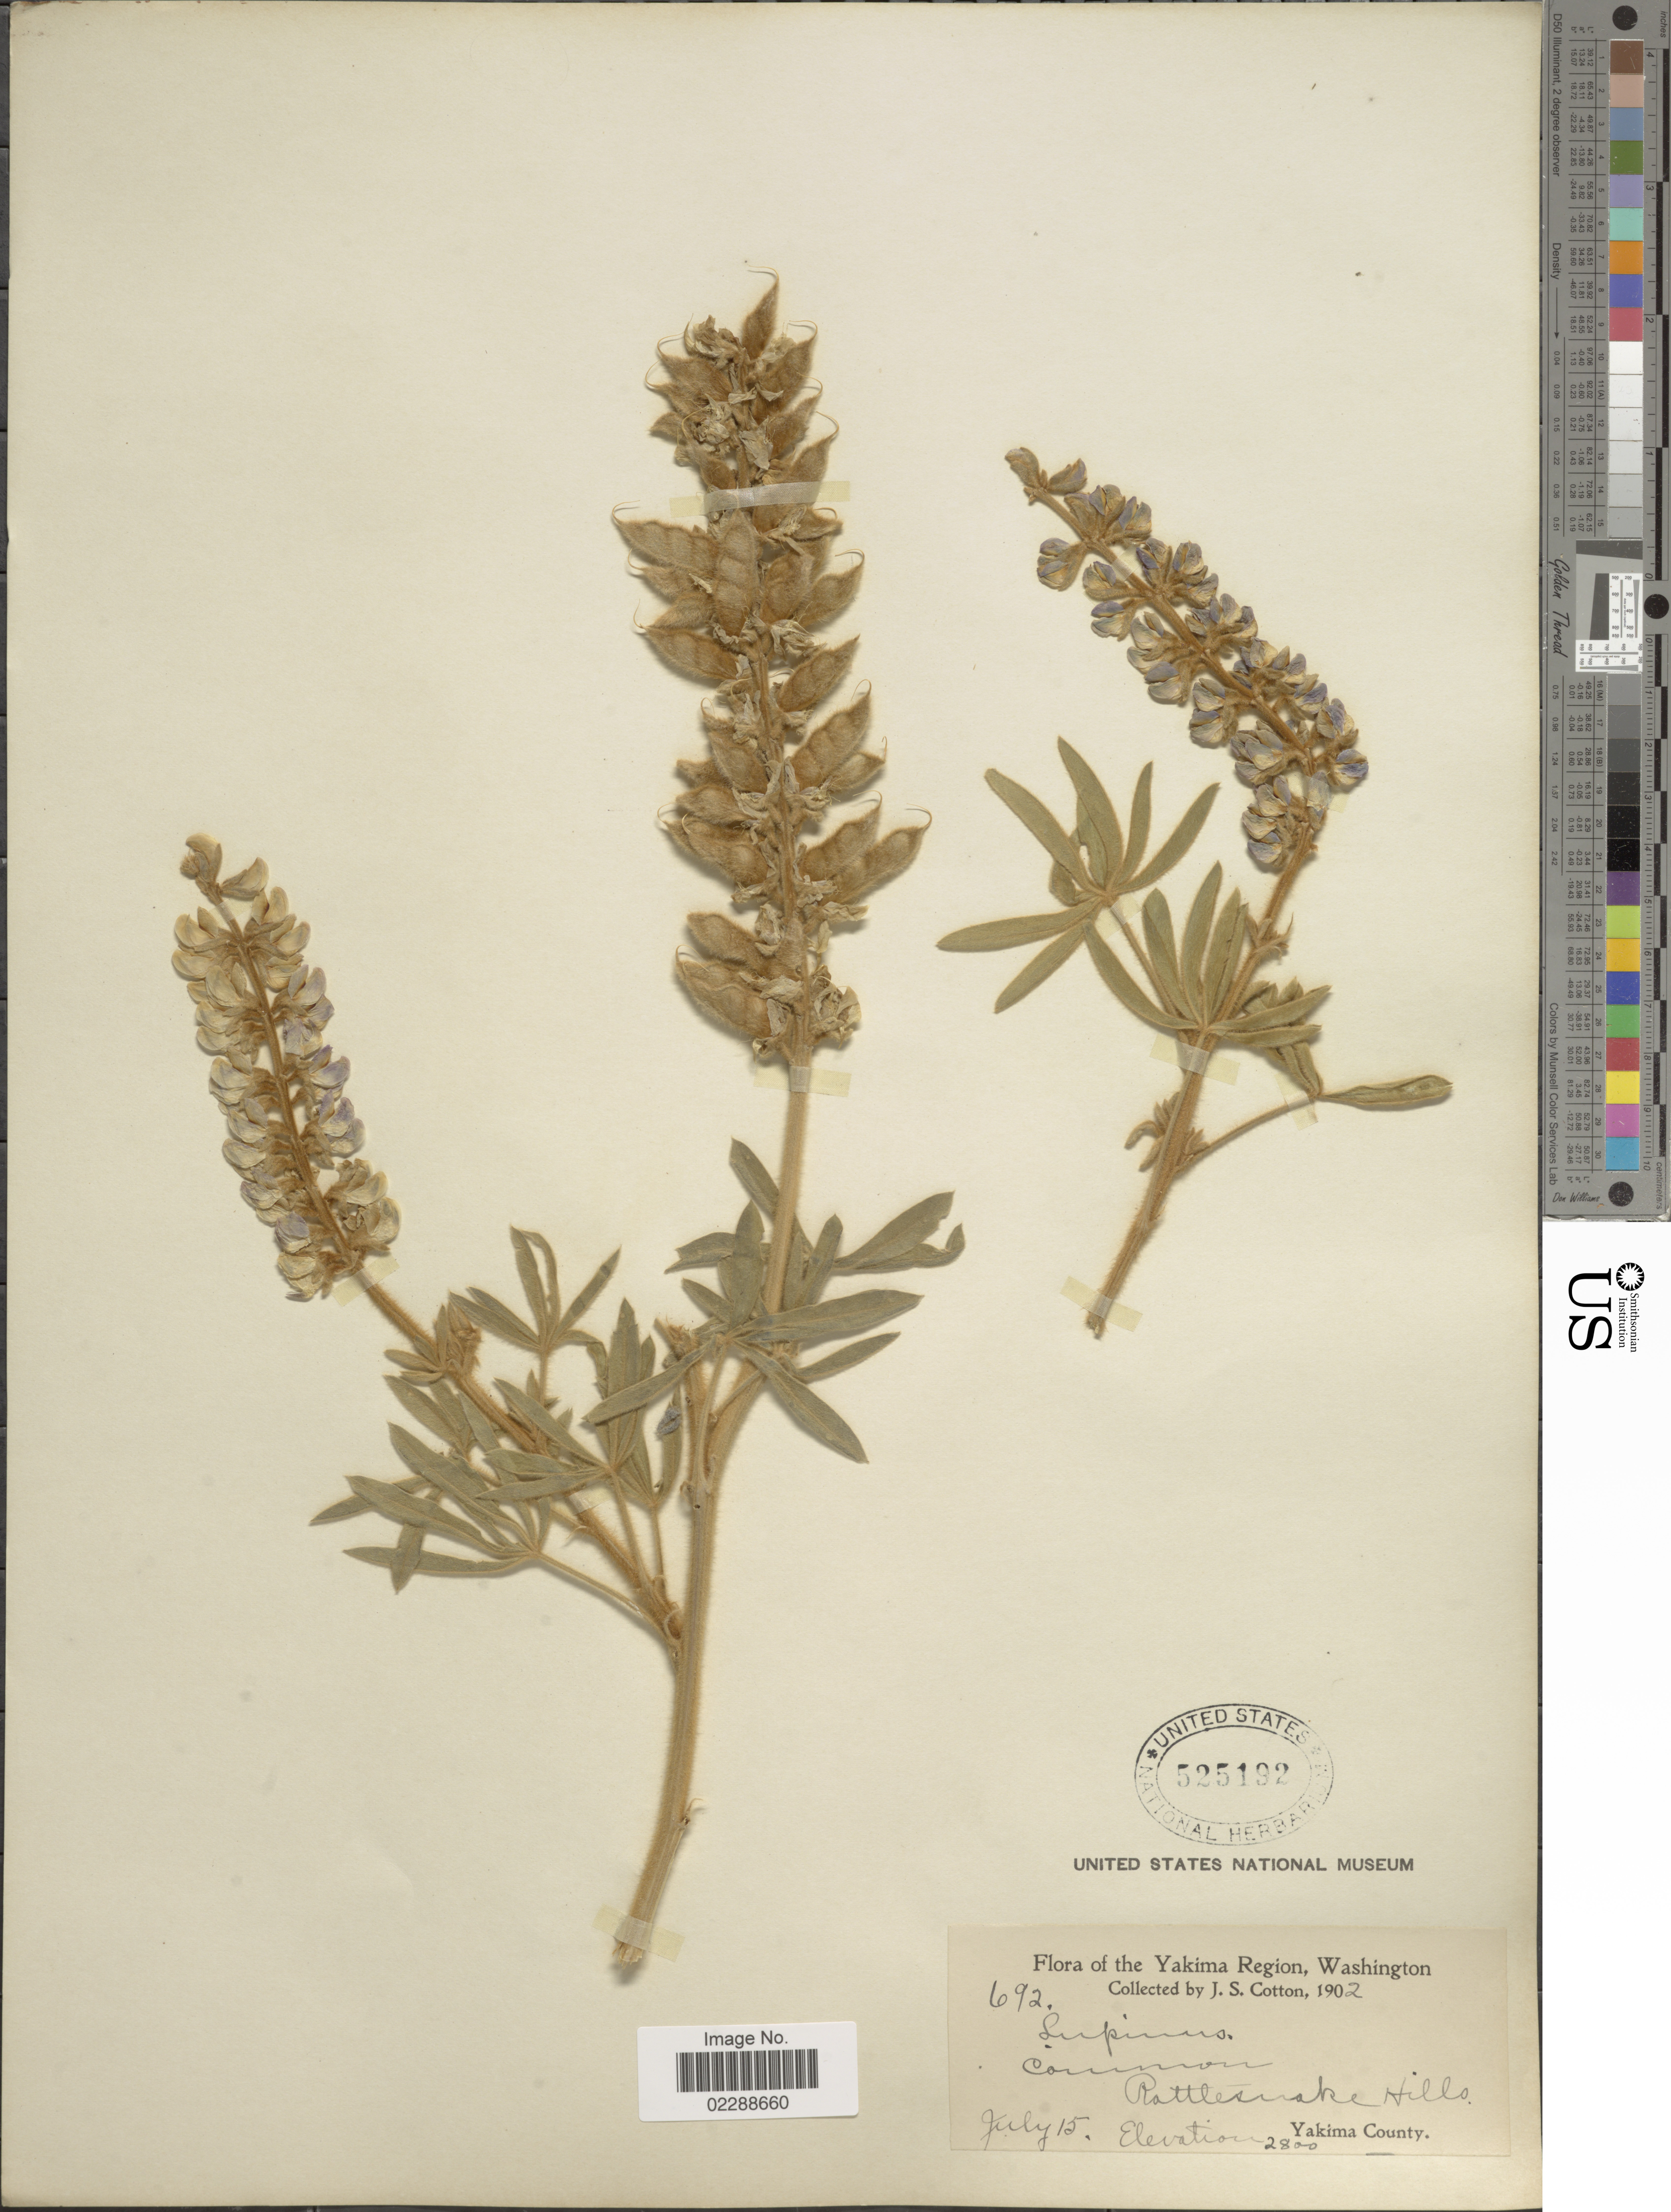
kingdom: Plantae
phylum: Tracheophyta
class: Magnoliopsida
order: Fabales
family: Fabaceae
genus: Lupinus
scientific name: Lupinus sp.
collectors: J. S. Cotton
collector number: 692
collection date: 1902-07-15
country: United States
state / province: Washington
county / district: Yakima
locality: The Yakima Region, Washington, Common Rattkesnake Hills, Yakima County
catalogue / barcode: US 525192